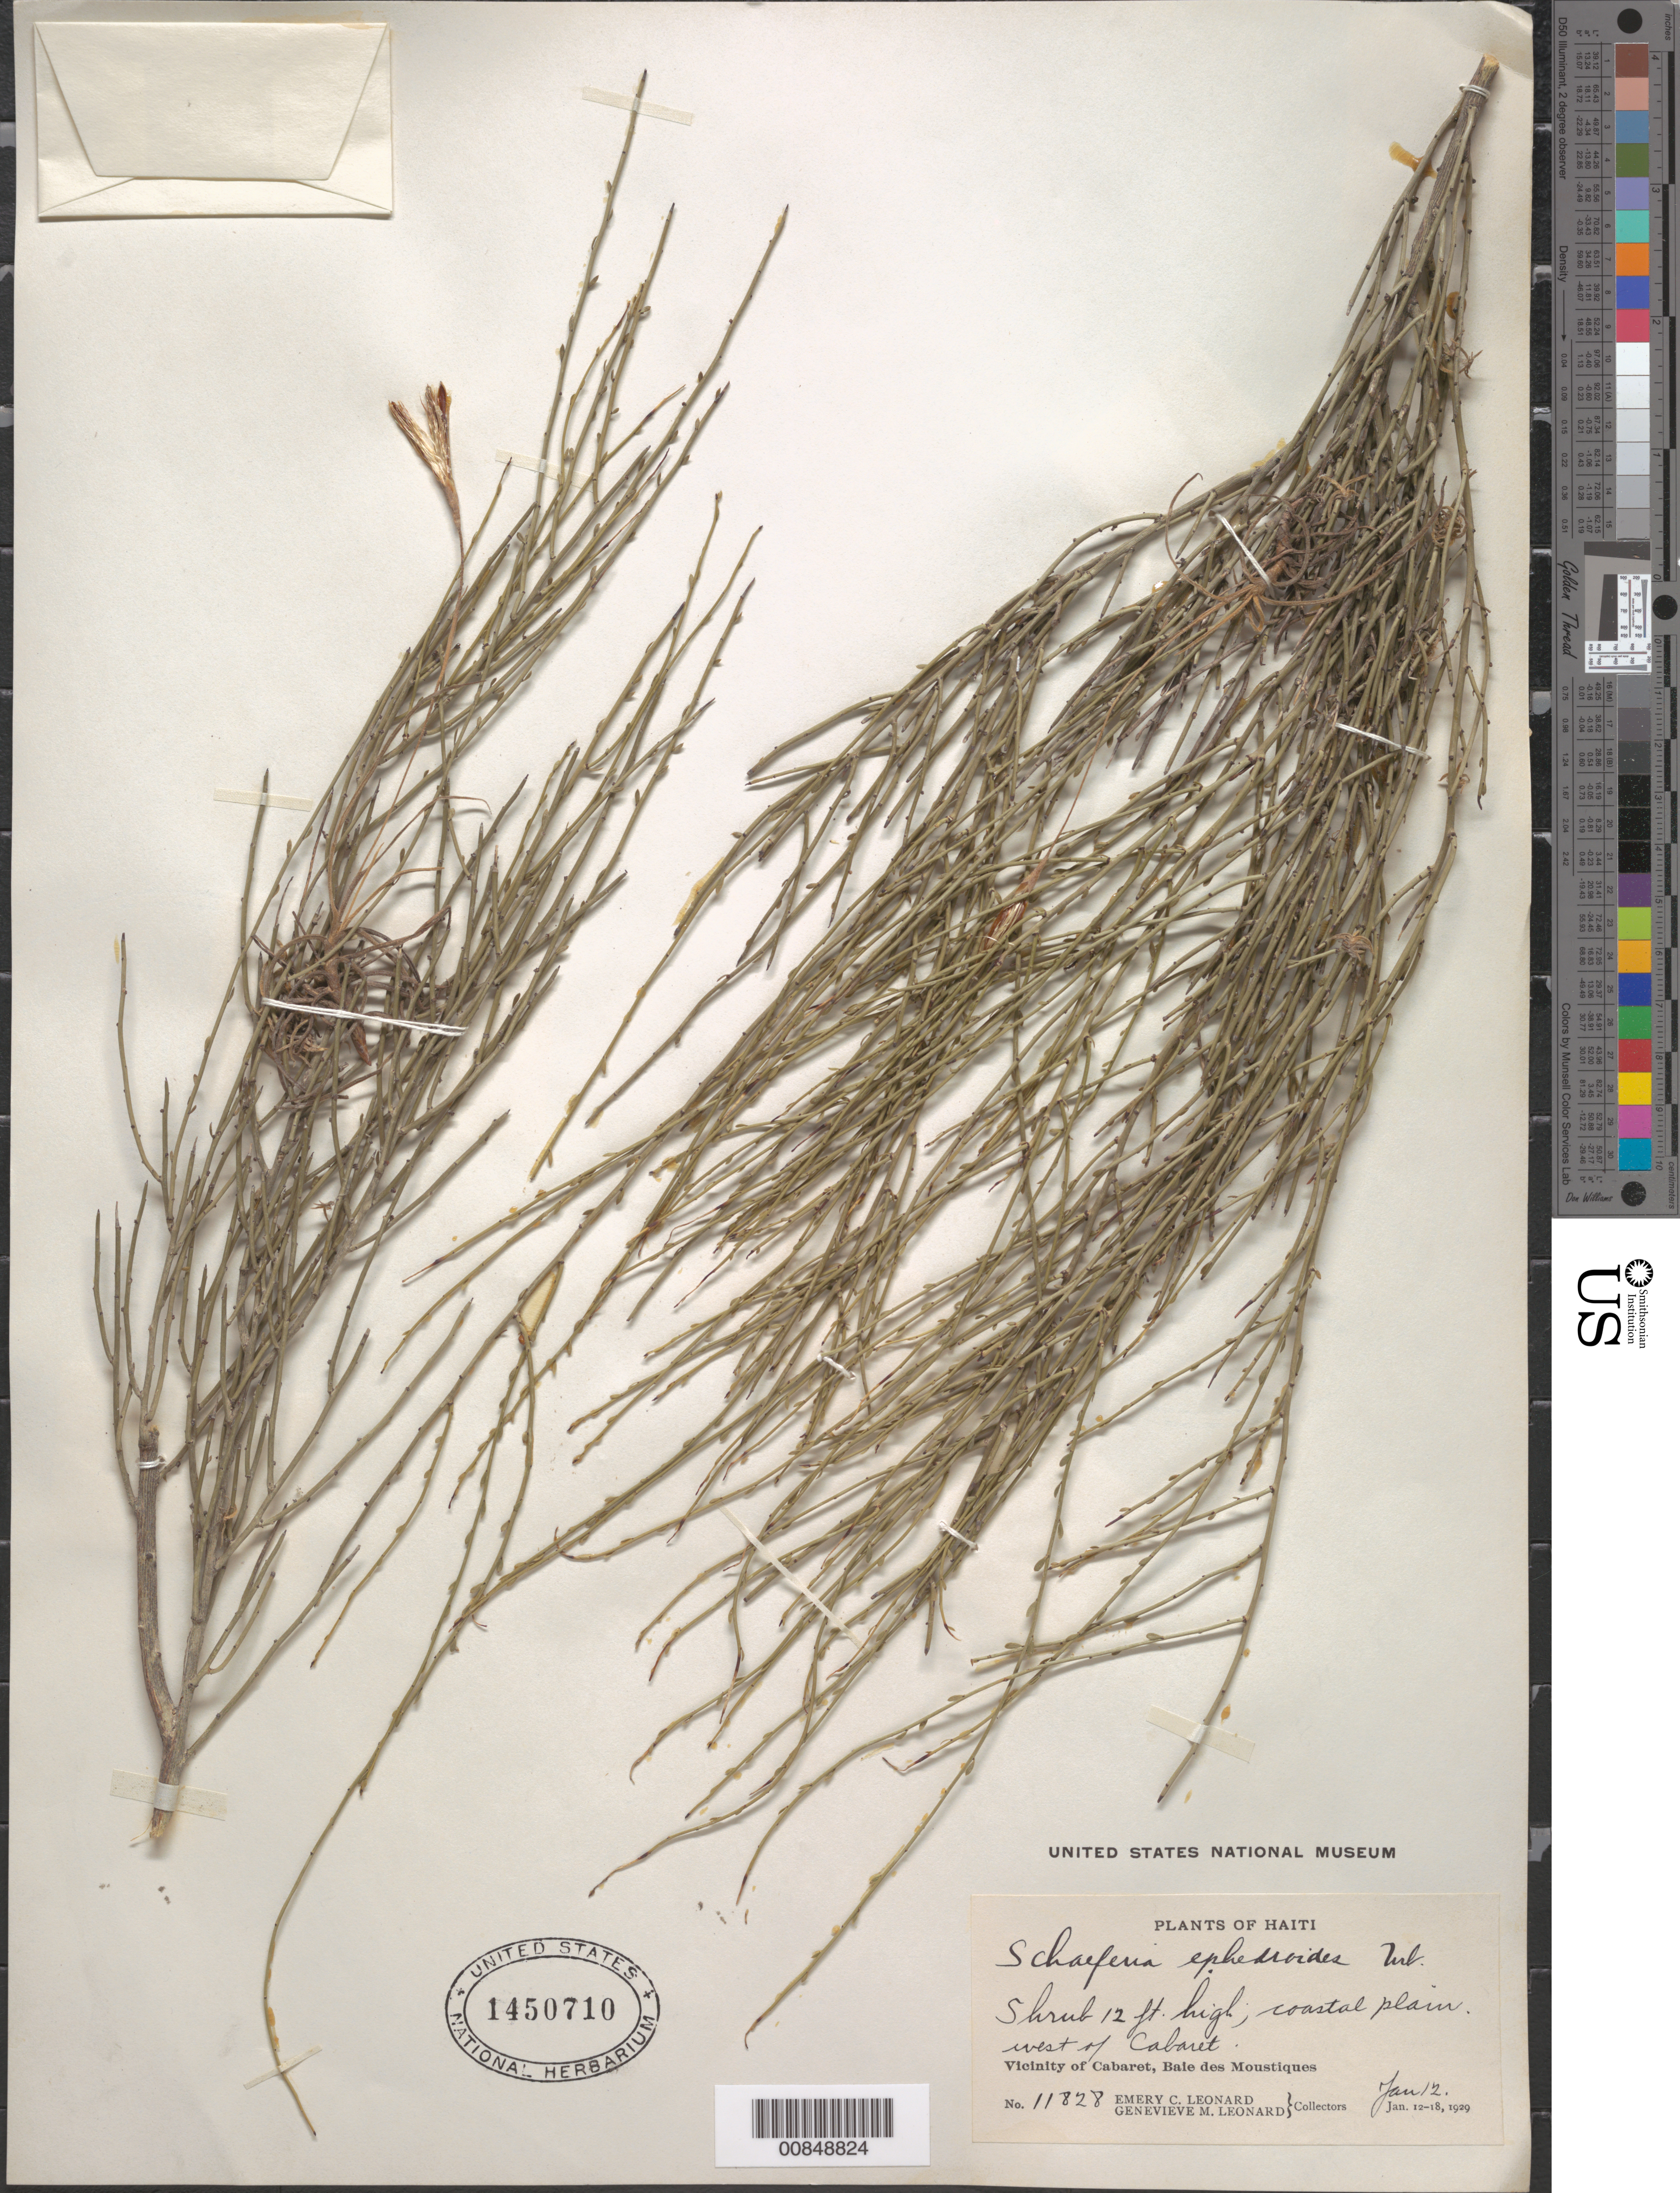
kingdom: Plantae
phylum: Tracheophyta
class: Magnoliopsida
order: Celastrales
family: Celastraceae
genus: Schaefferia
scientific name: Schaefferia ephedroides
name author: Urb.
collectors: E. C. Leonard & G. M. Leonard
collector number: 11828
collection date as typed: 12 Jan 1929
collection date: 1929-01-12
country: Haiti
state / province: Nord-Ouest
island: Hispaniola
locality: Vicinity of Cabaret, Baie des Moustiques, W of city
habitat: Coastal plain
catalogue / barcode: US 1450710